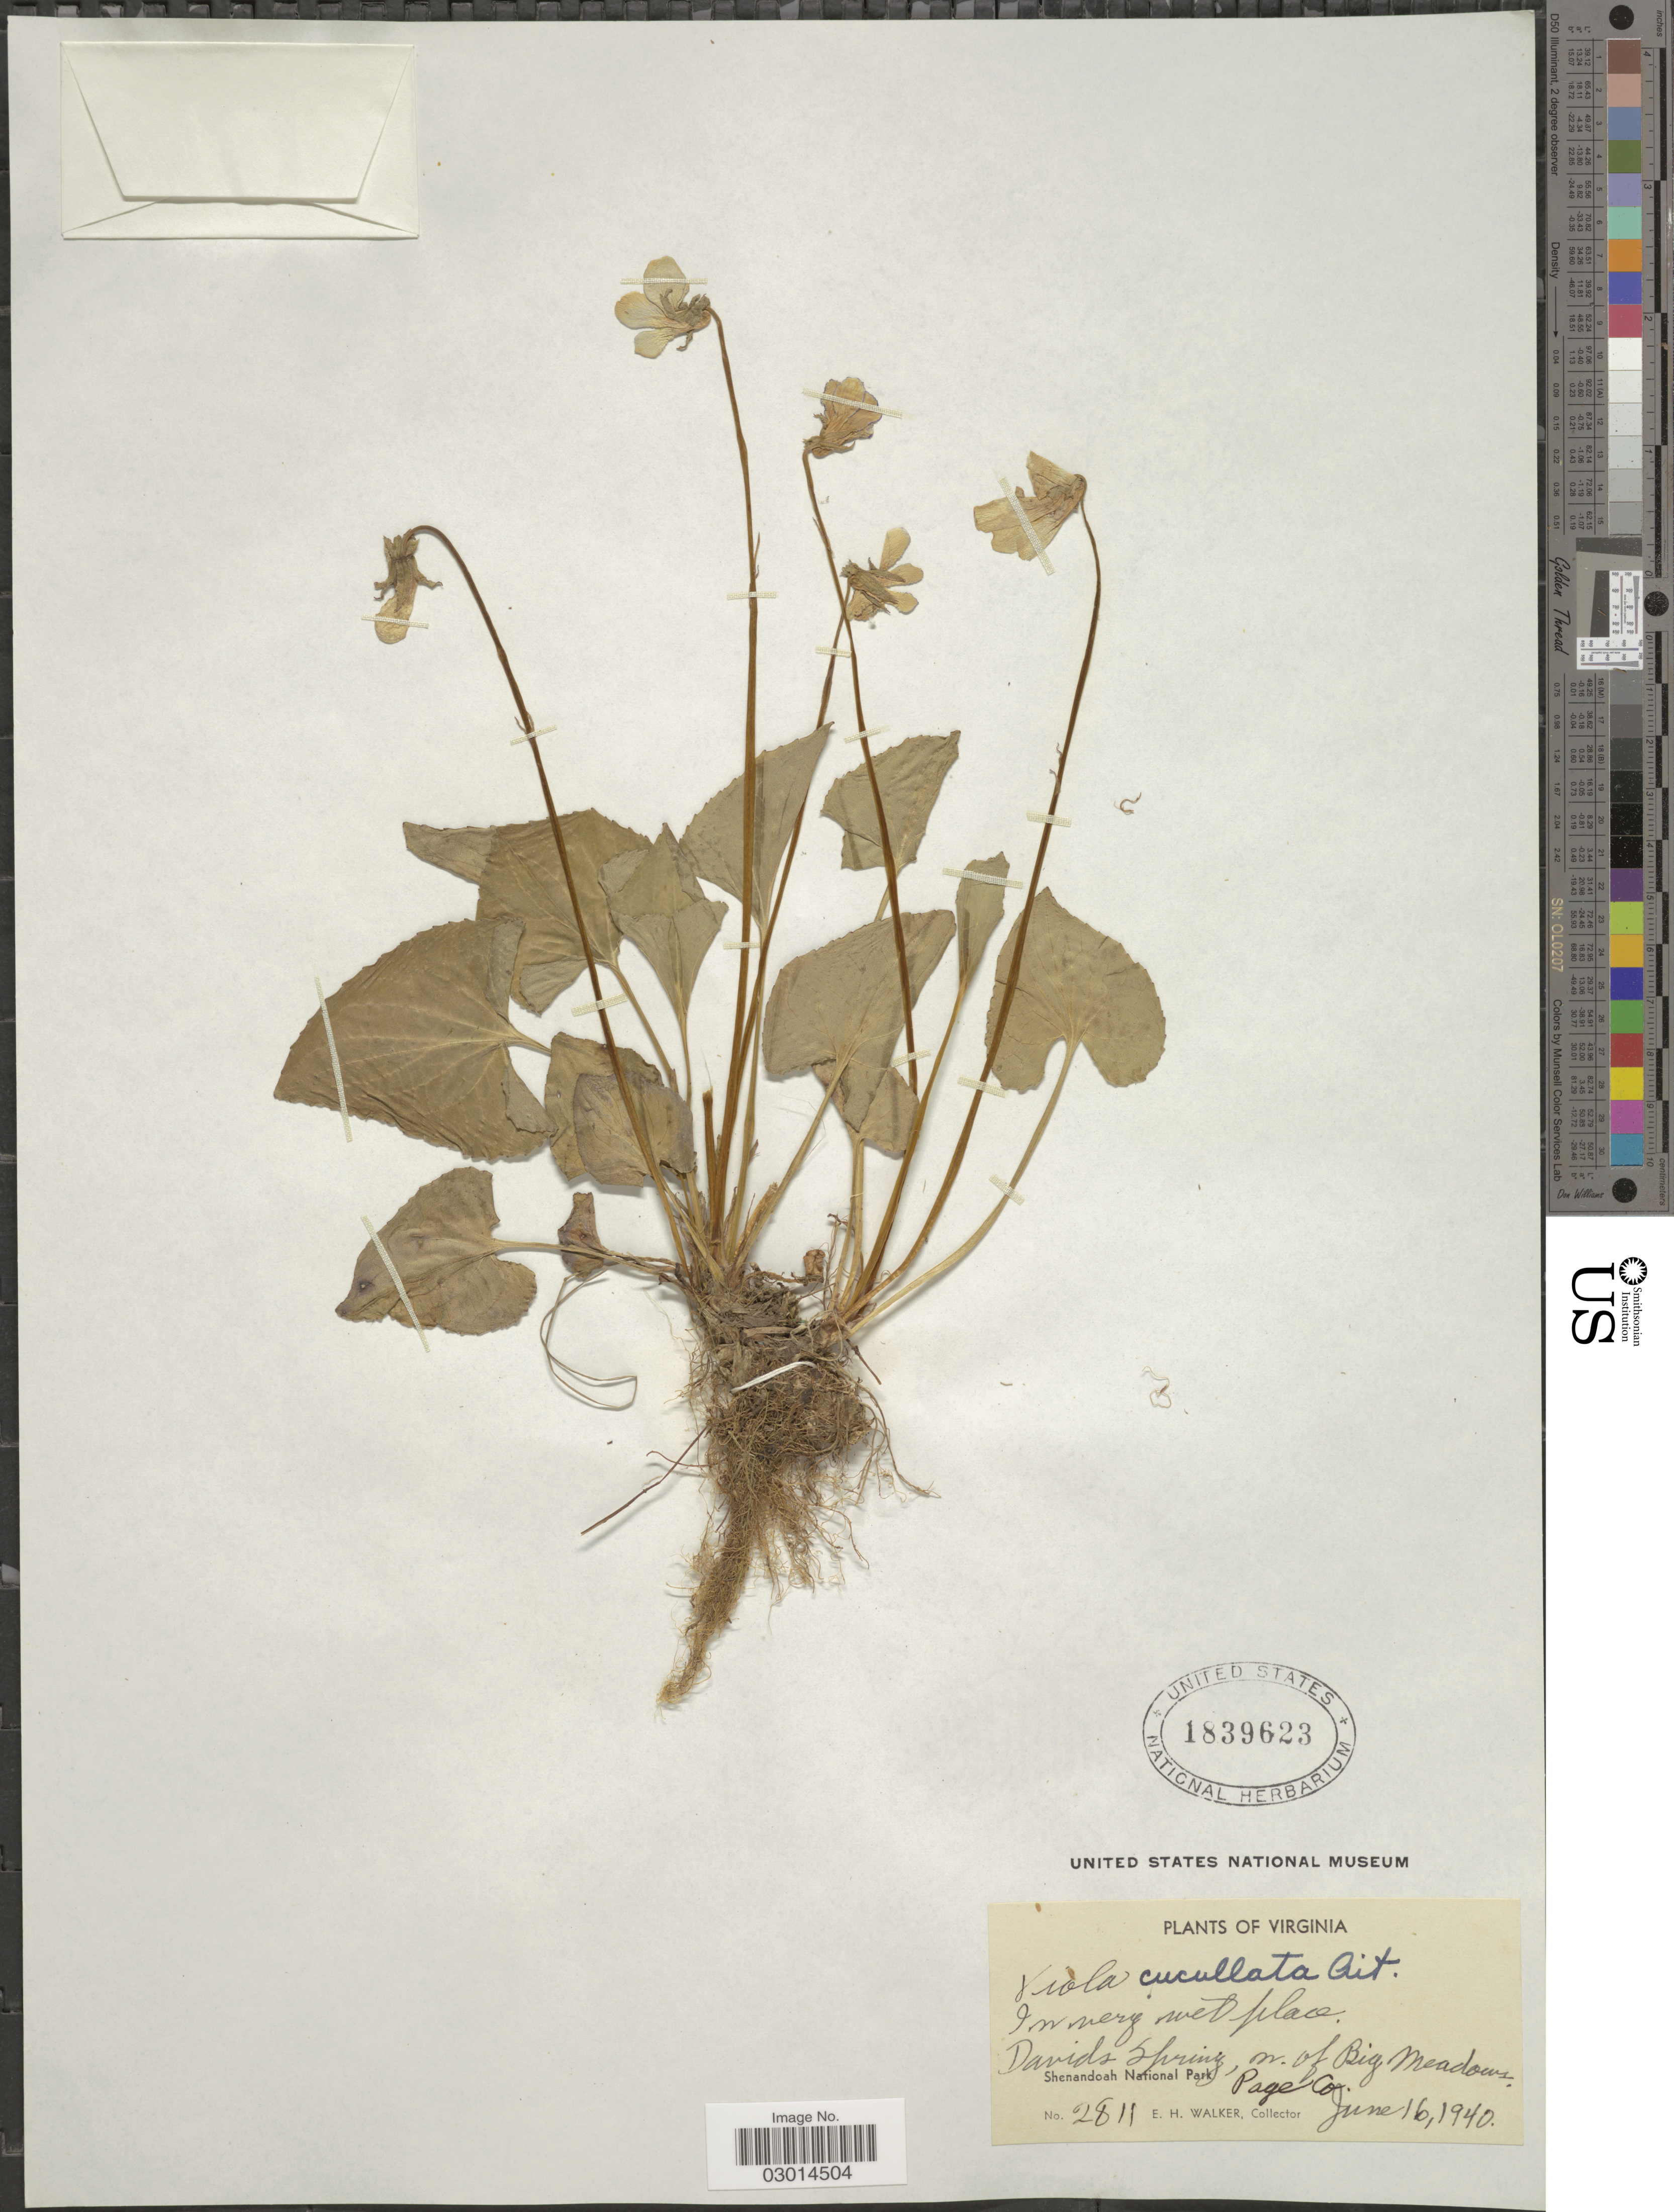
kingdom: Plantae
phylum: Tracheophyta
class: Magnoliopsida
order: Malpighiales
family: Violaceae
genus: Viola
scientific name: Viola cucullata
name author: Aiton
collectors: E. H. Walker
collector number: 2811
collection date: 1940-06-16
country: United States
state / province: Virginia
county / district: Page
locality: Davids Spring, m. of Big Meadows. Shenandoah National Park, Page Co.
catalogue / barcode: US 1839623